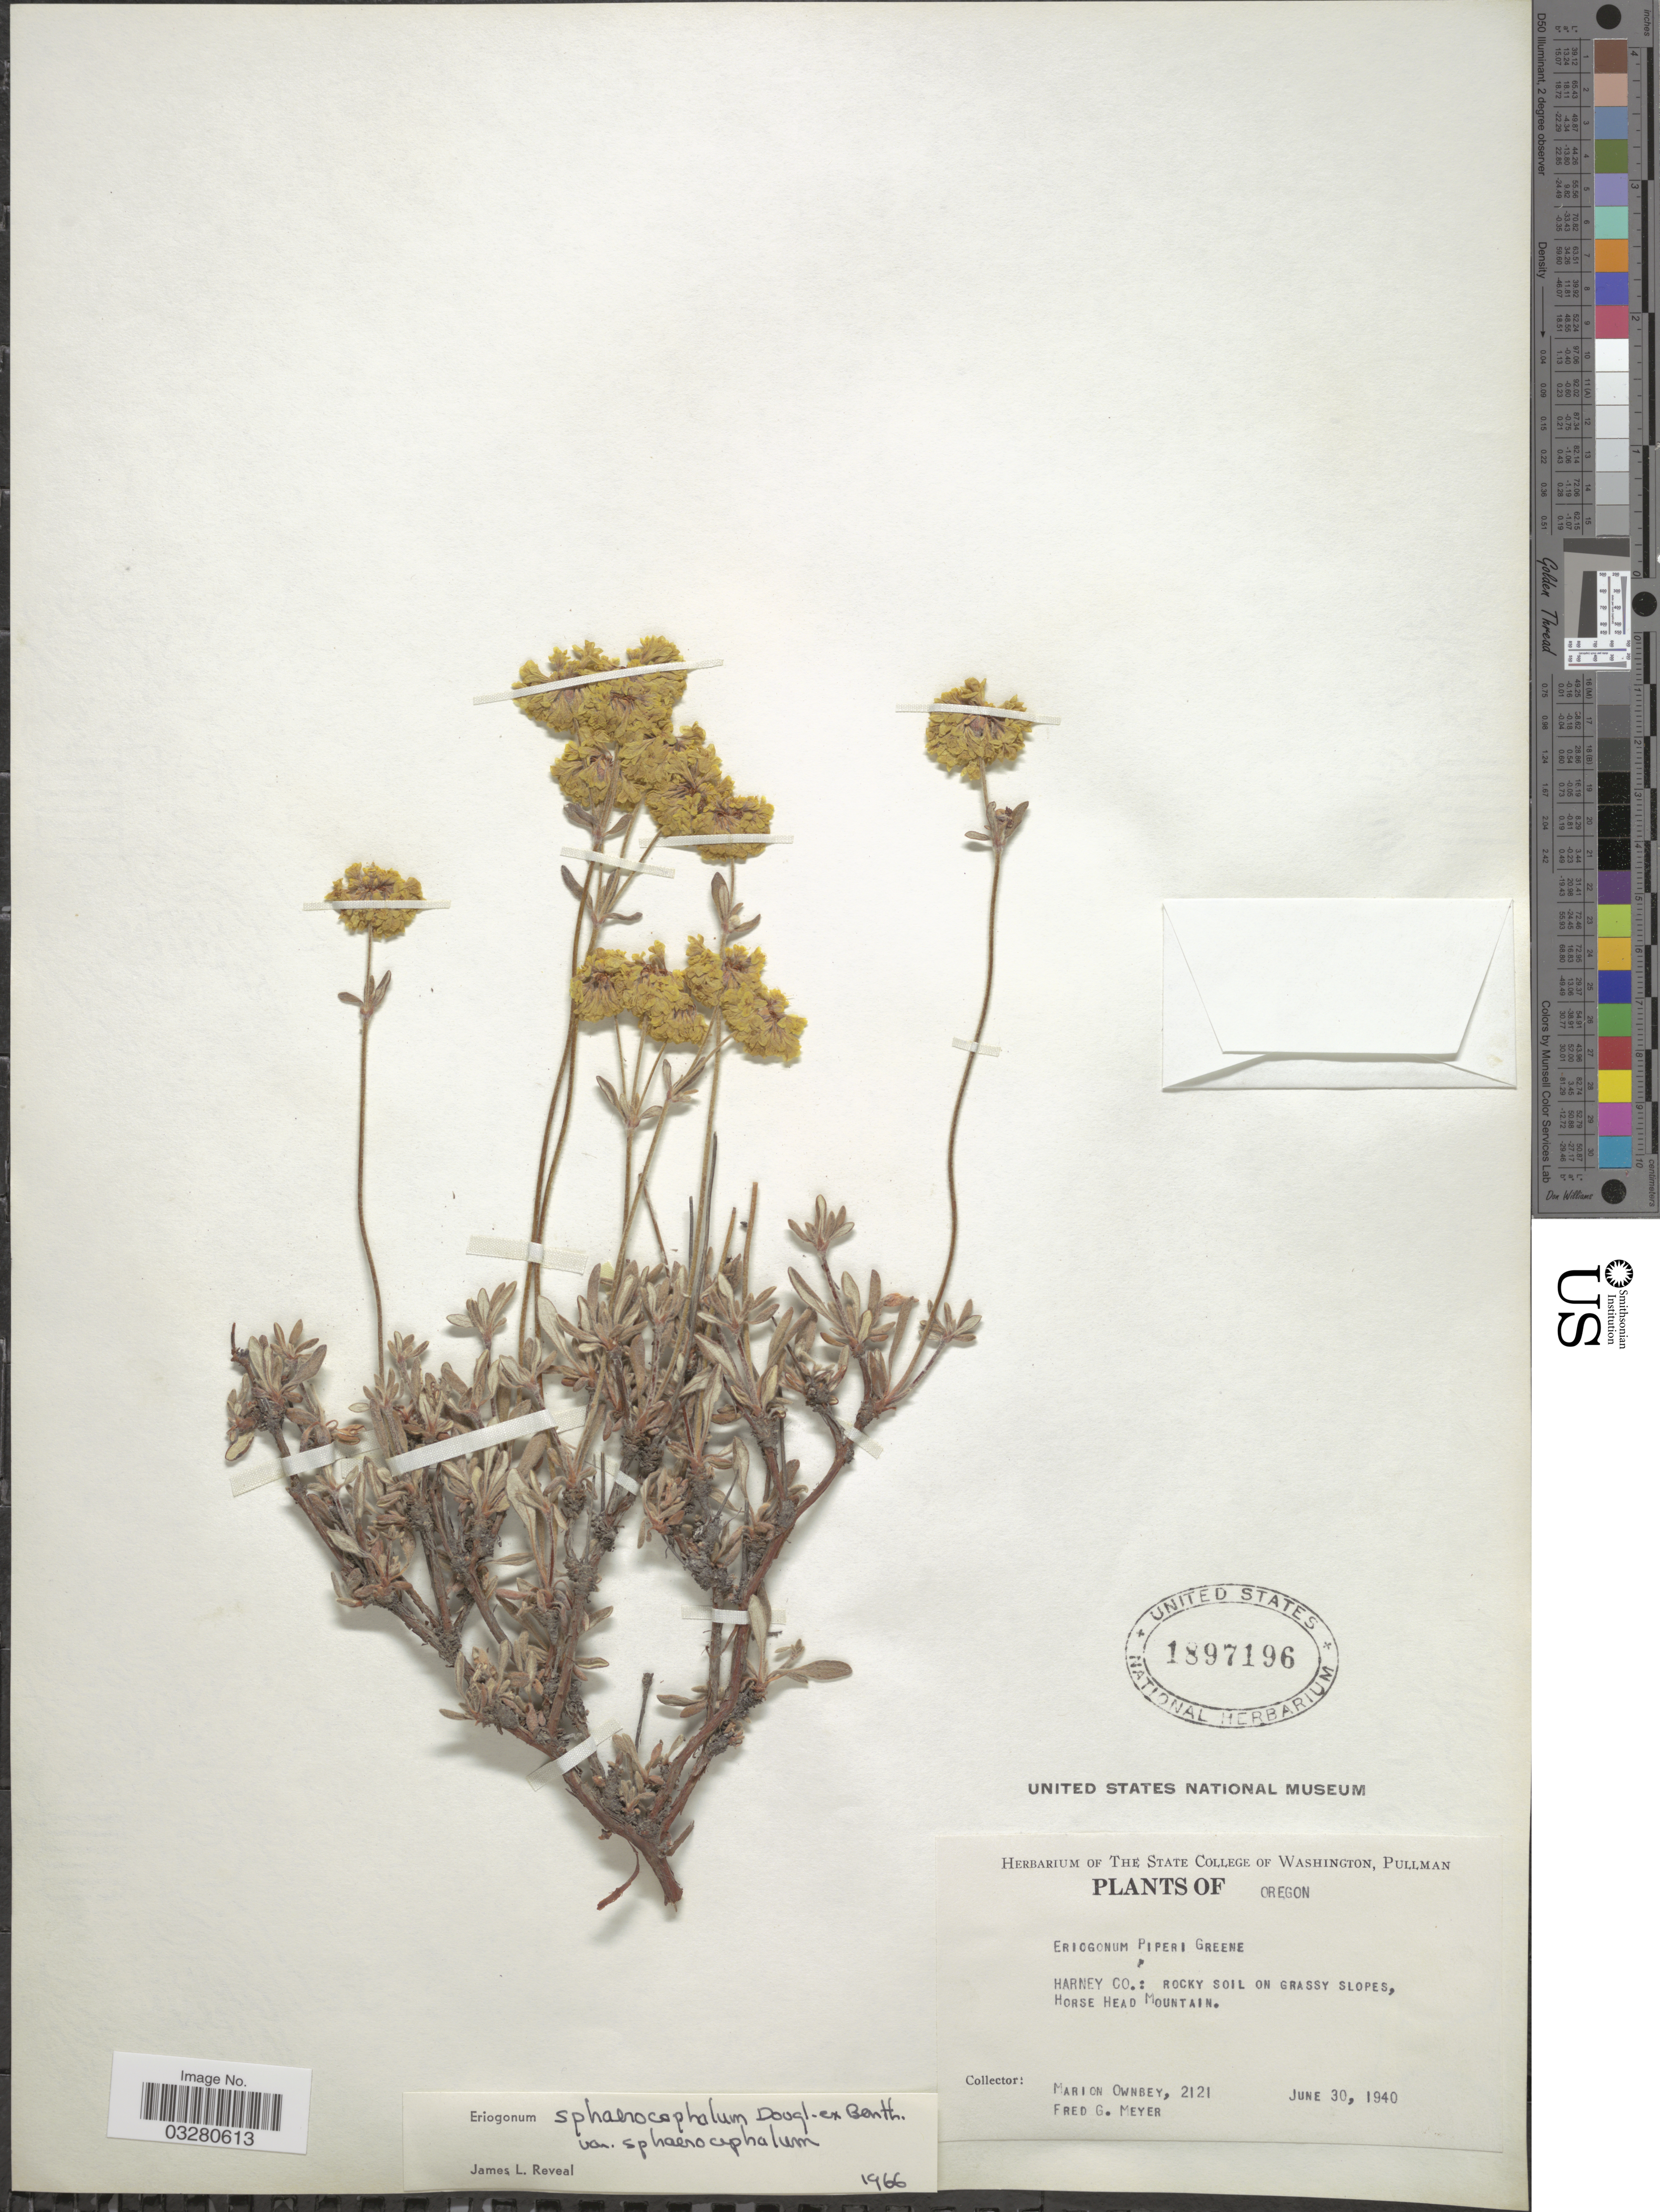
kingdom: Plantae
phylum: Tracheophyta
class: Magnoliopsida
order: Caryophyllales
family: Polygonaceae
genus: Eriogonum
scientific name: Eriogonum sphaerocephalum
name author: Benth. & Douglas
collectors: M. Ownbey & F. G. Meyer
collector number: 2121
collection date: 1940-06-30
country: United States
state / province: Oregon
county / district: Harney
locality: Harney Co.: Horse Head Mountain.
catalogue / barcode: US 1897196